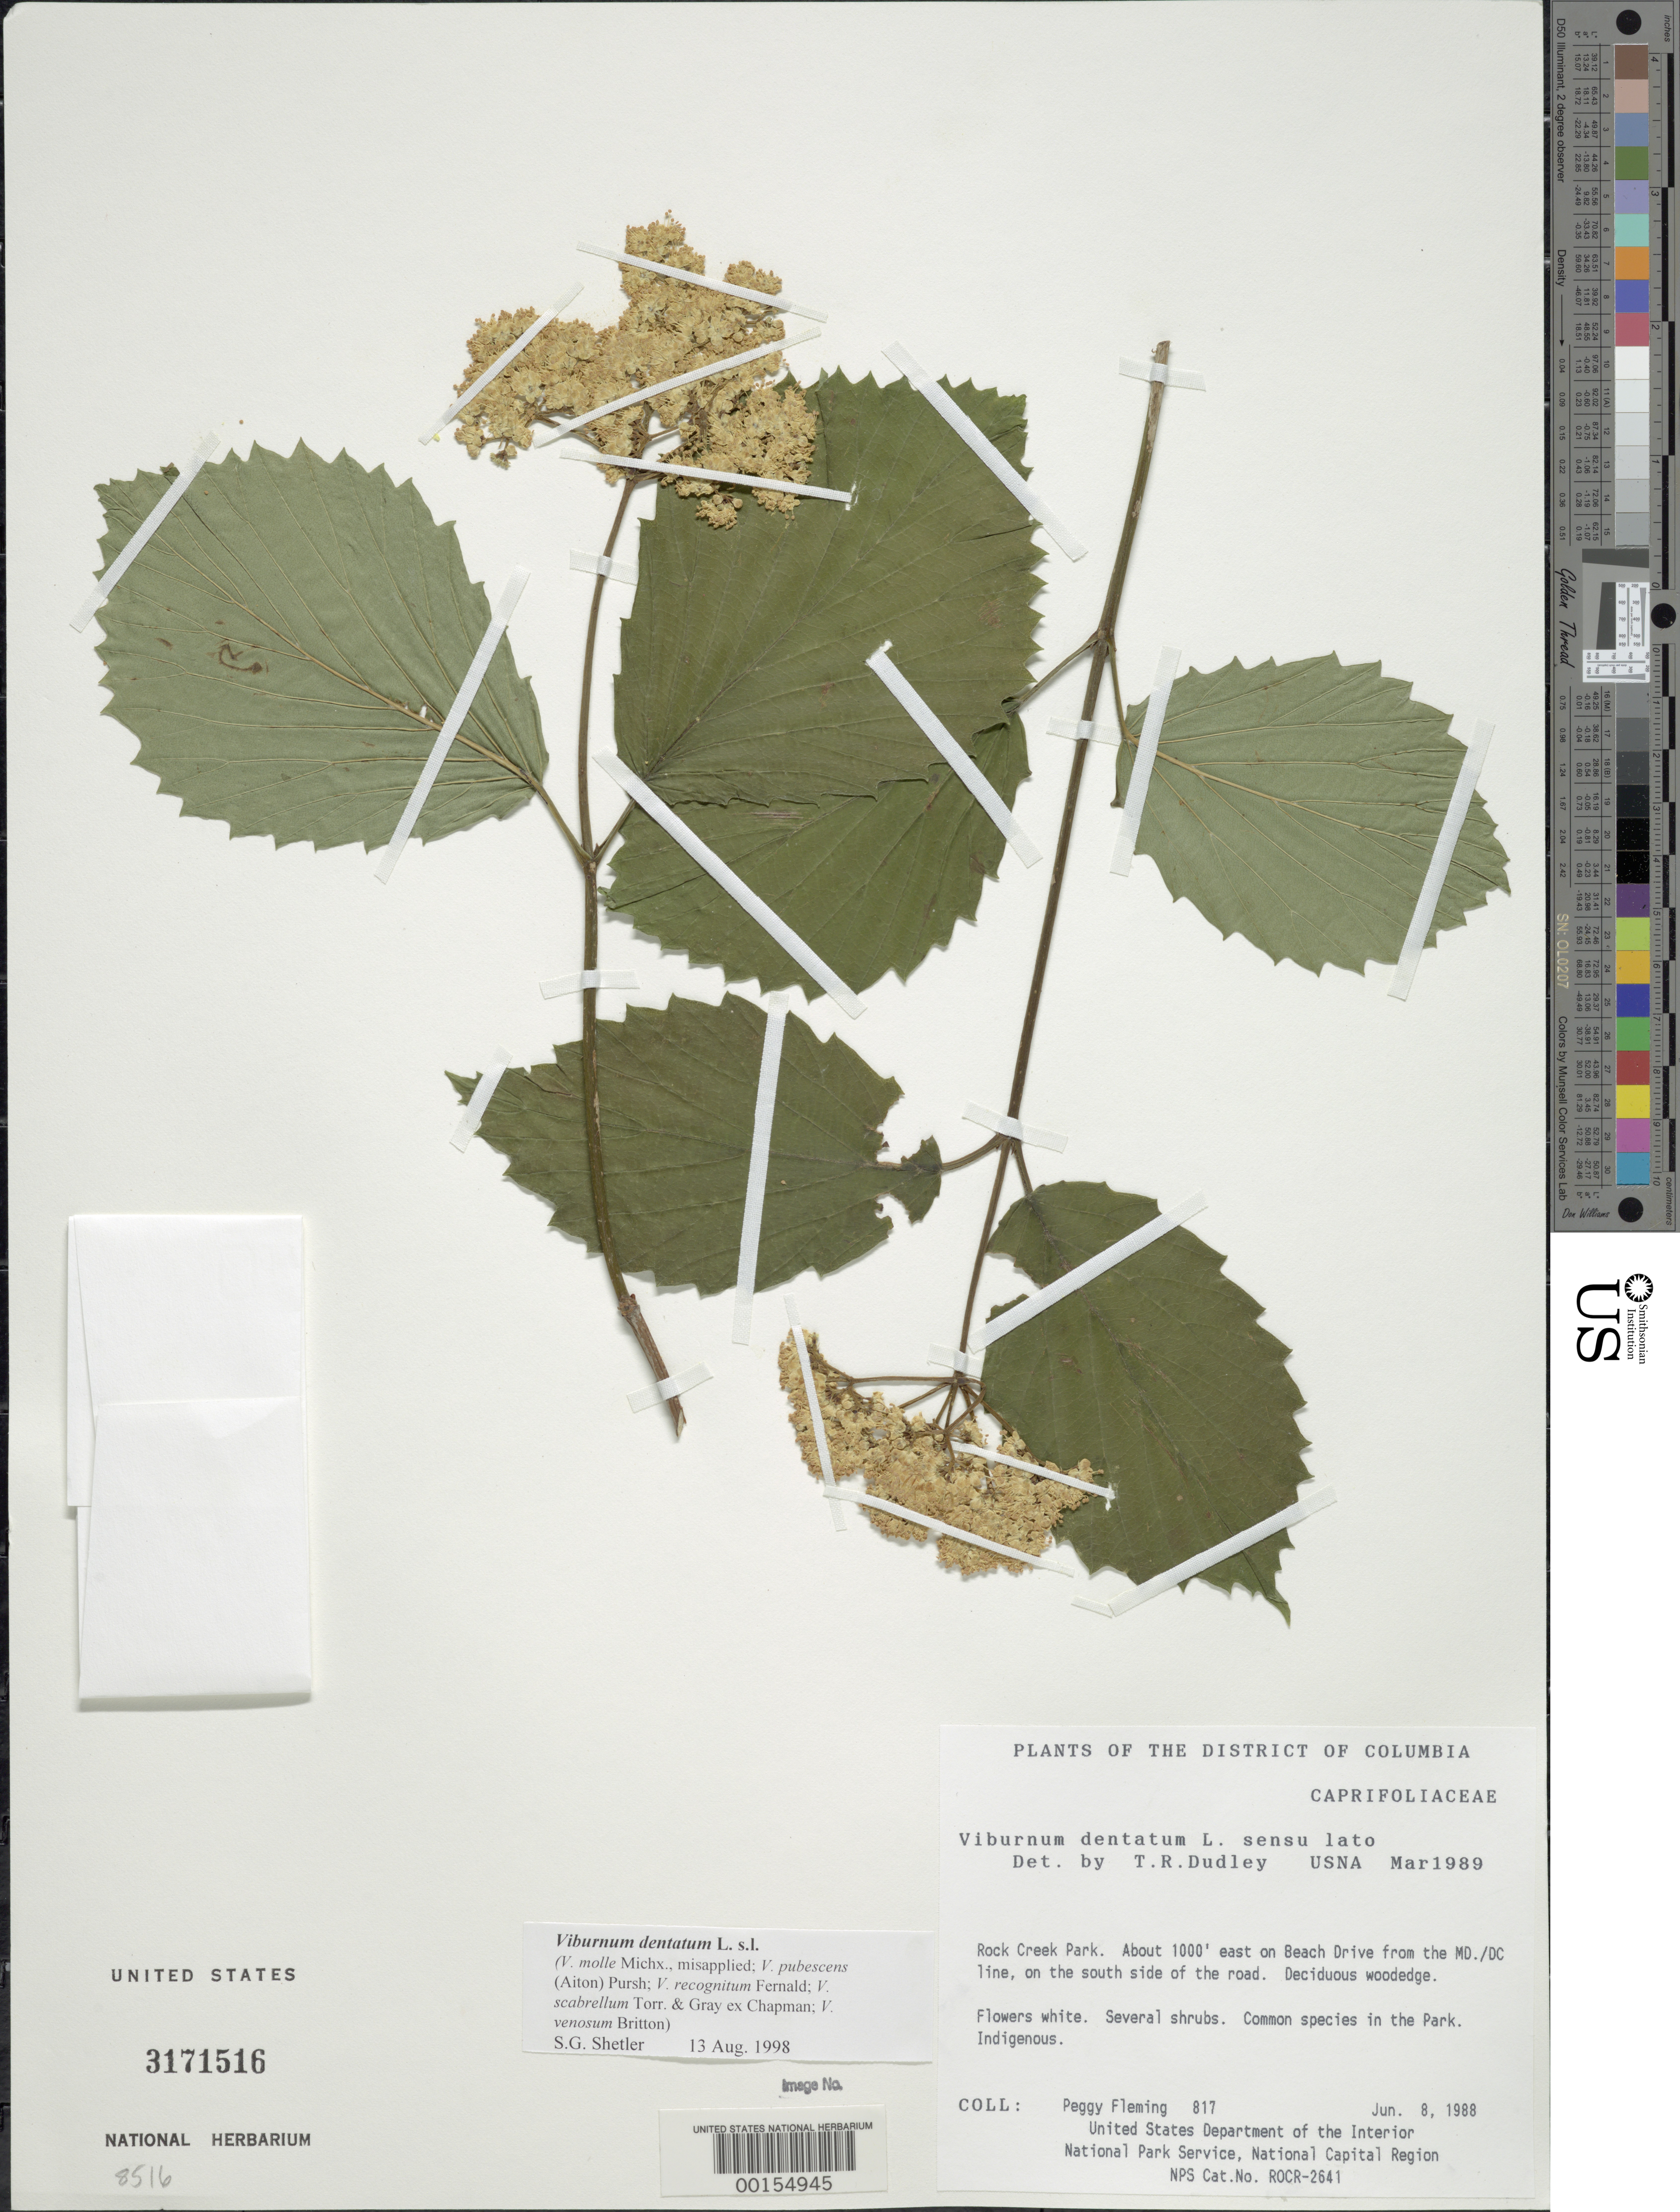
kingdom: Plantae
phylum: Tracheophyta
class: Magnoliopsida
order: Dipsacales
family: Viburnaceae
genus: Viburnum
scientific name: Viburnum dentatum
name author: L.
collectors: P. Fleming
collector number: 817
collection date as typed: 08 Jun 1988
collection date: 1988-06-08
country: United States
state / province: District of Columbia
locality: Rock Creek Park, 1000' E on Beach Drive from the Md-DC Line, on S side of Road Rock Creek Park & vicinity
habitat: Deciduous woodedge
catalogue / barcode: US 3171516